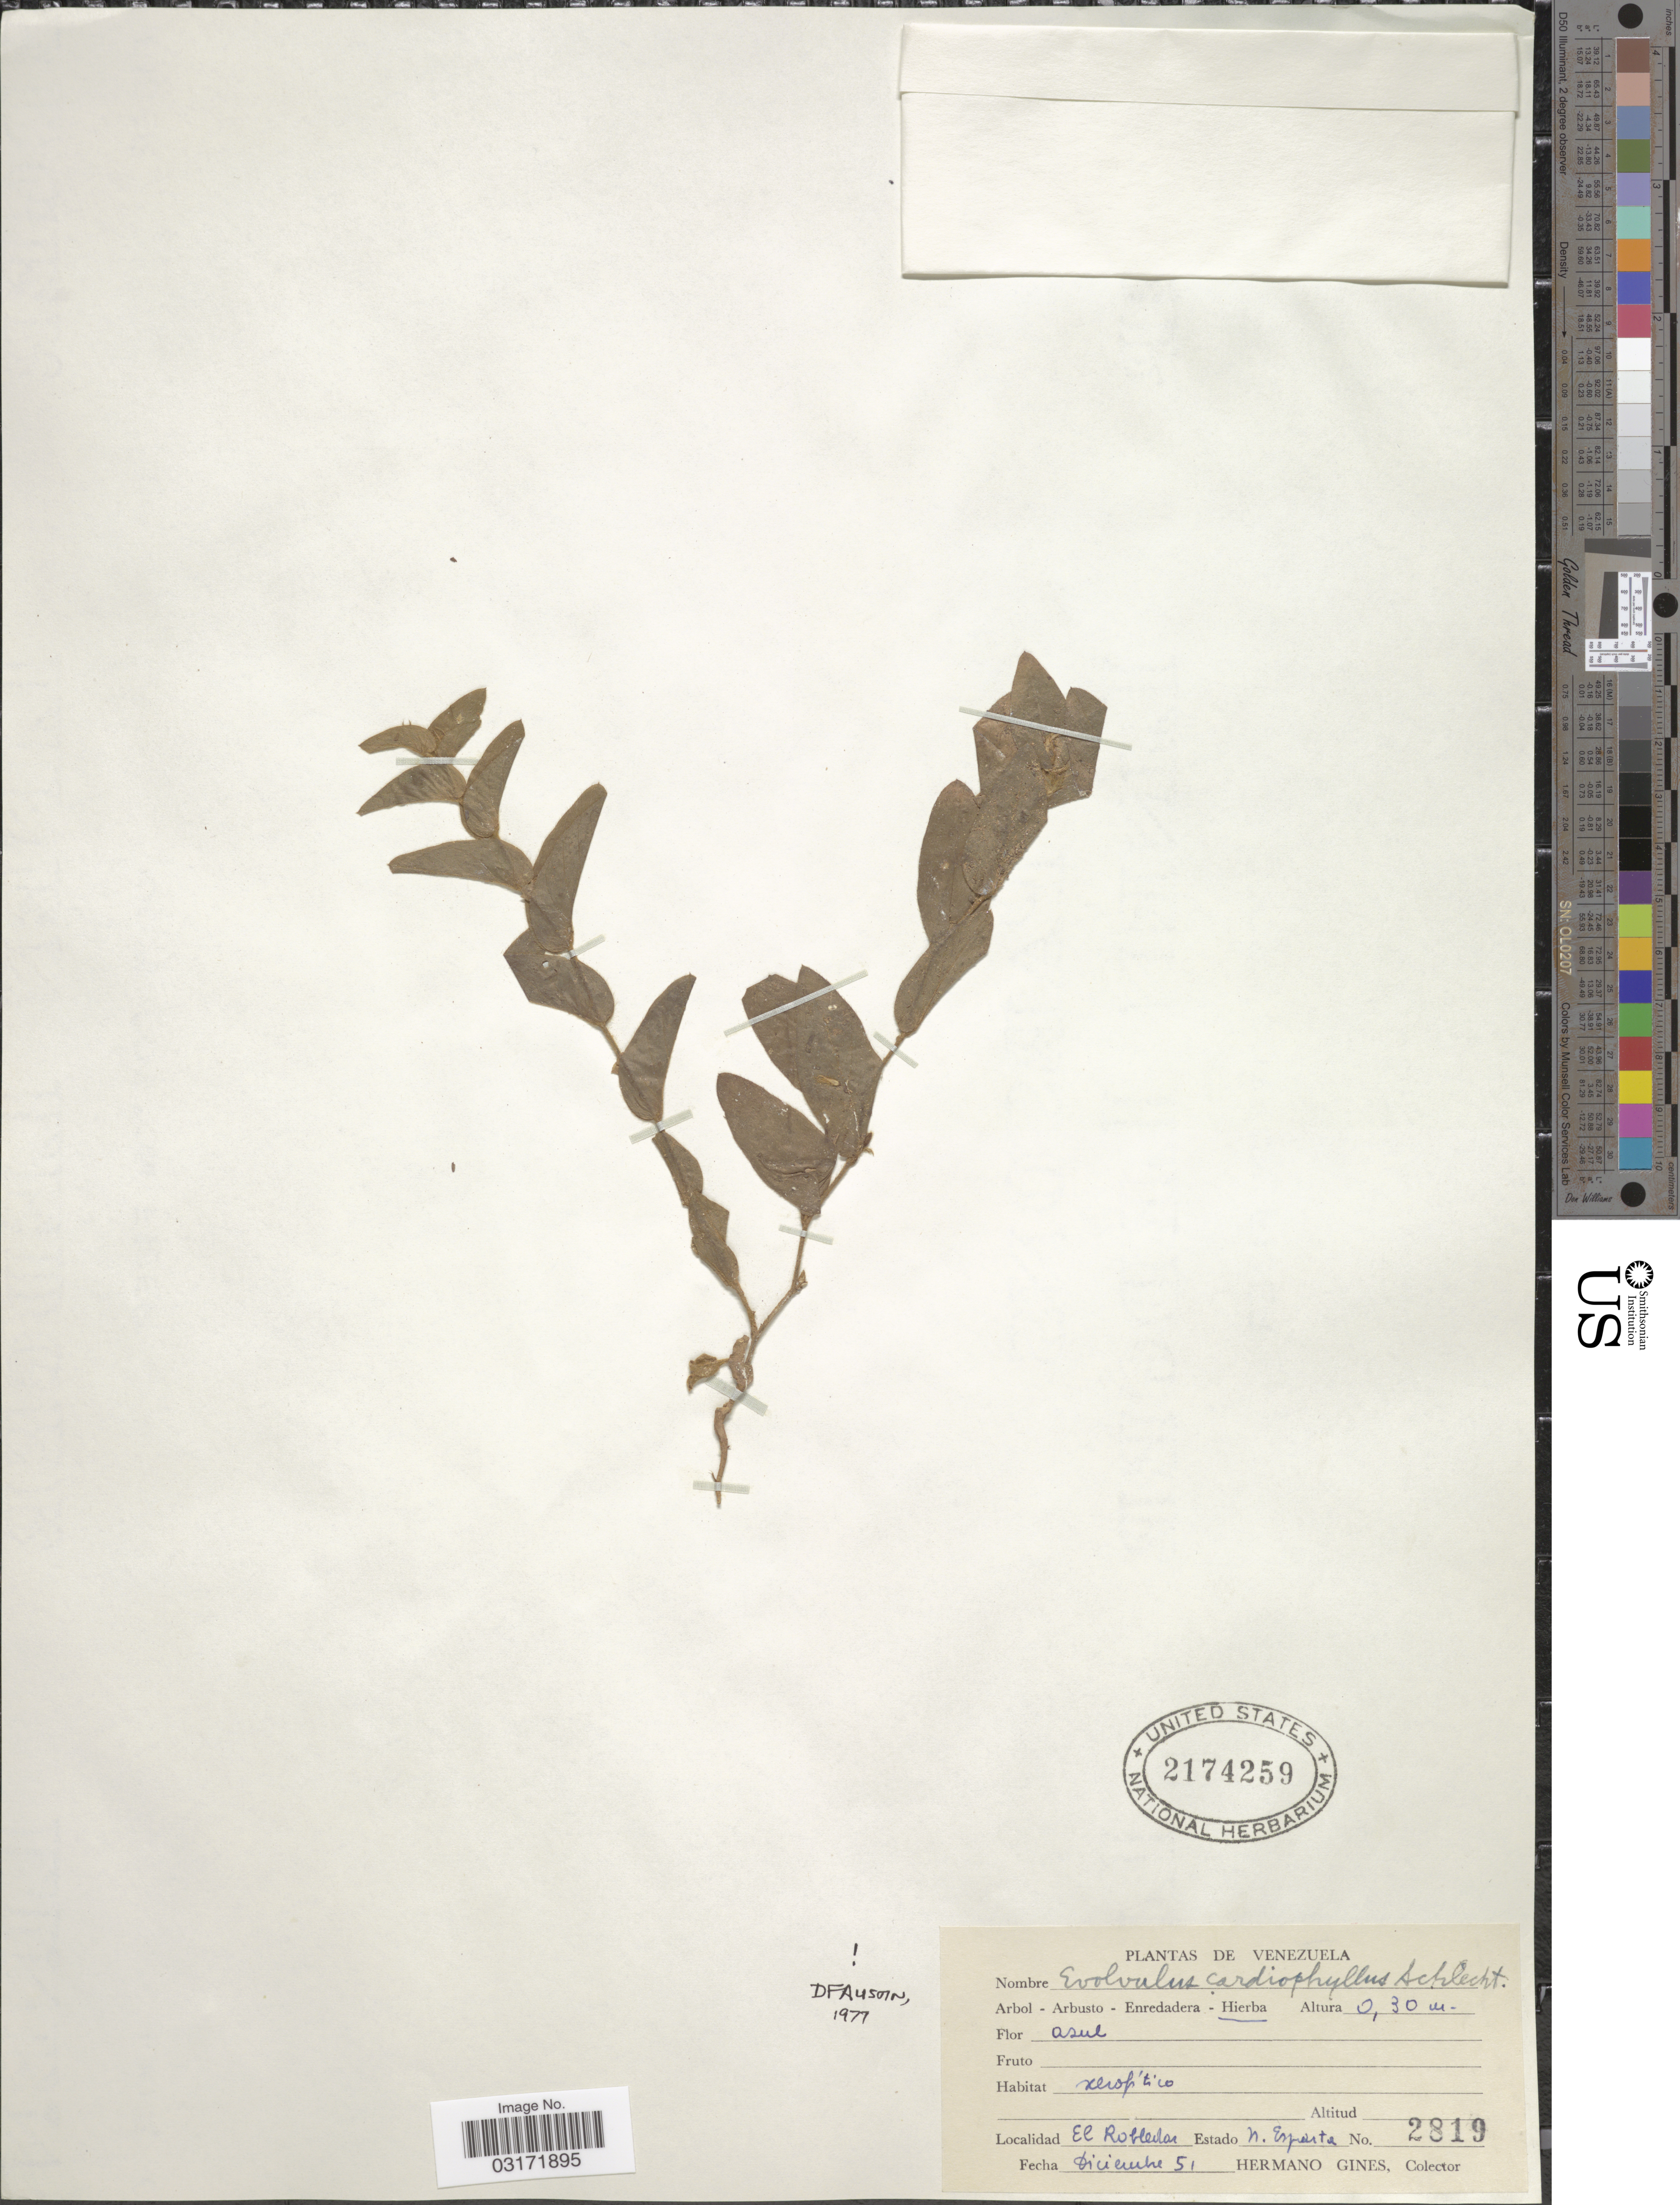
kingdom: Plantae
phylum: Tracheophyta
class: Magnoliopsida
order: Solanales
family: Convolvulaceae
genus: Evolvulus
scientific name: Evolvulus cardiophyllus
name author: Schltdl.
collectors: Bro. Gines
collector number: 2819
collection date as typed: Transcribed d/m/y: /12/51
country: Venezuela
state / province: Nueva Esparta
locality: El Robledal, Estado N. Esparta.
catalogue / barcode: US 2174259